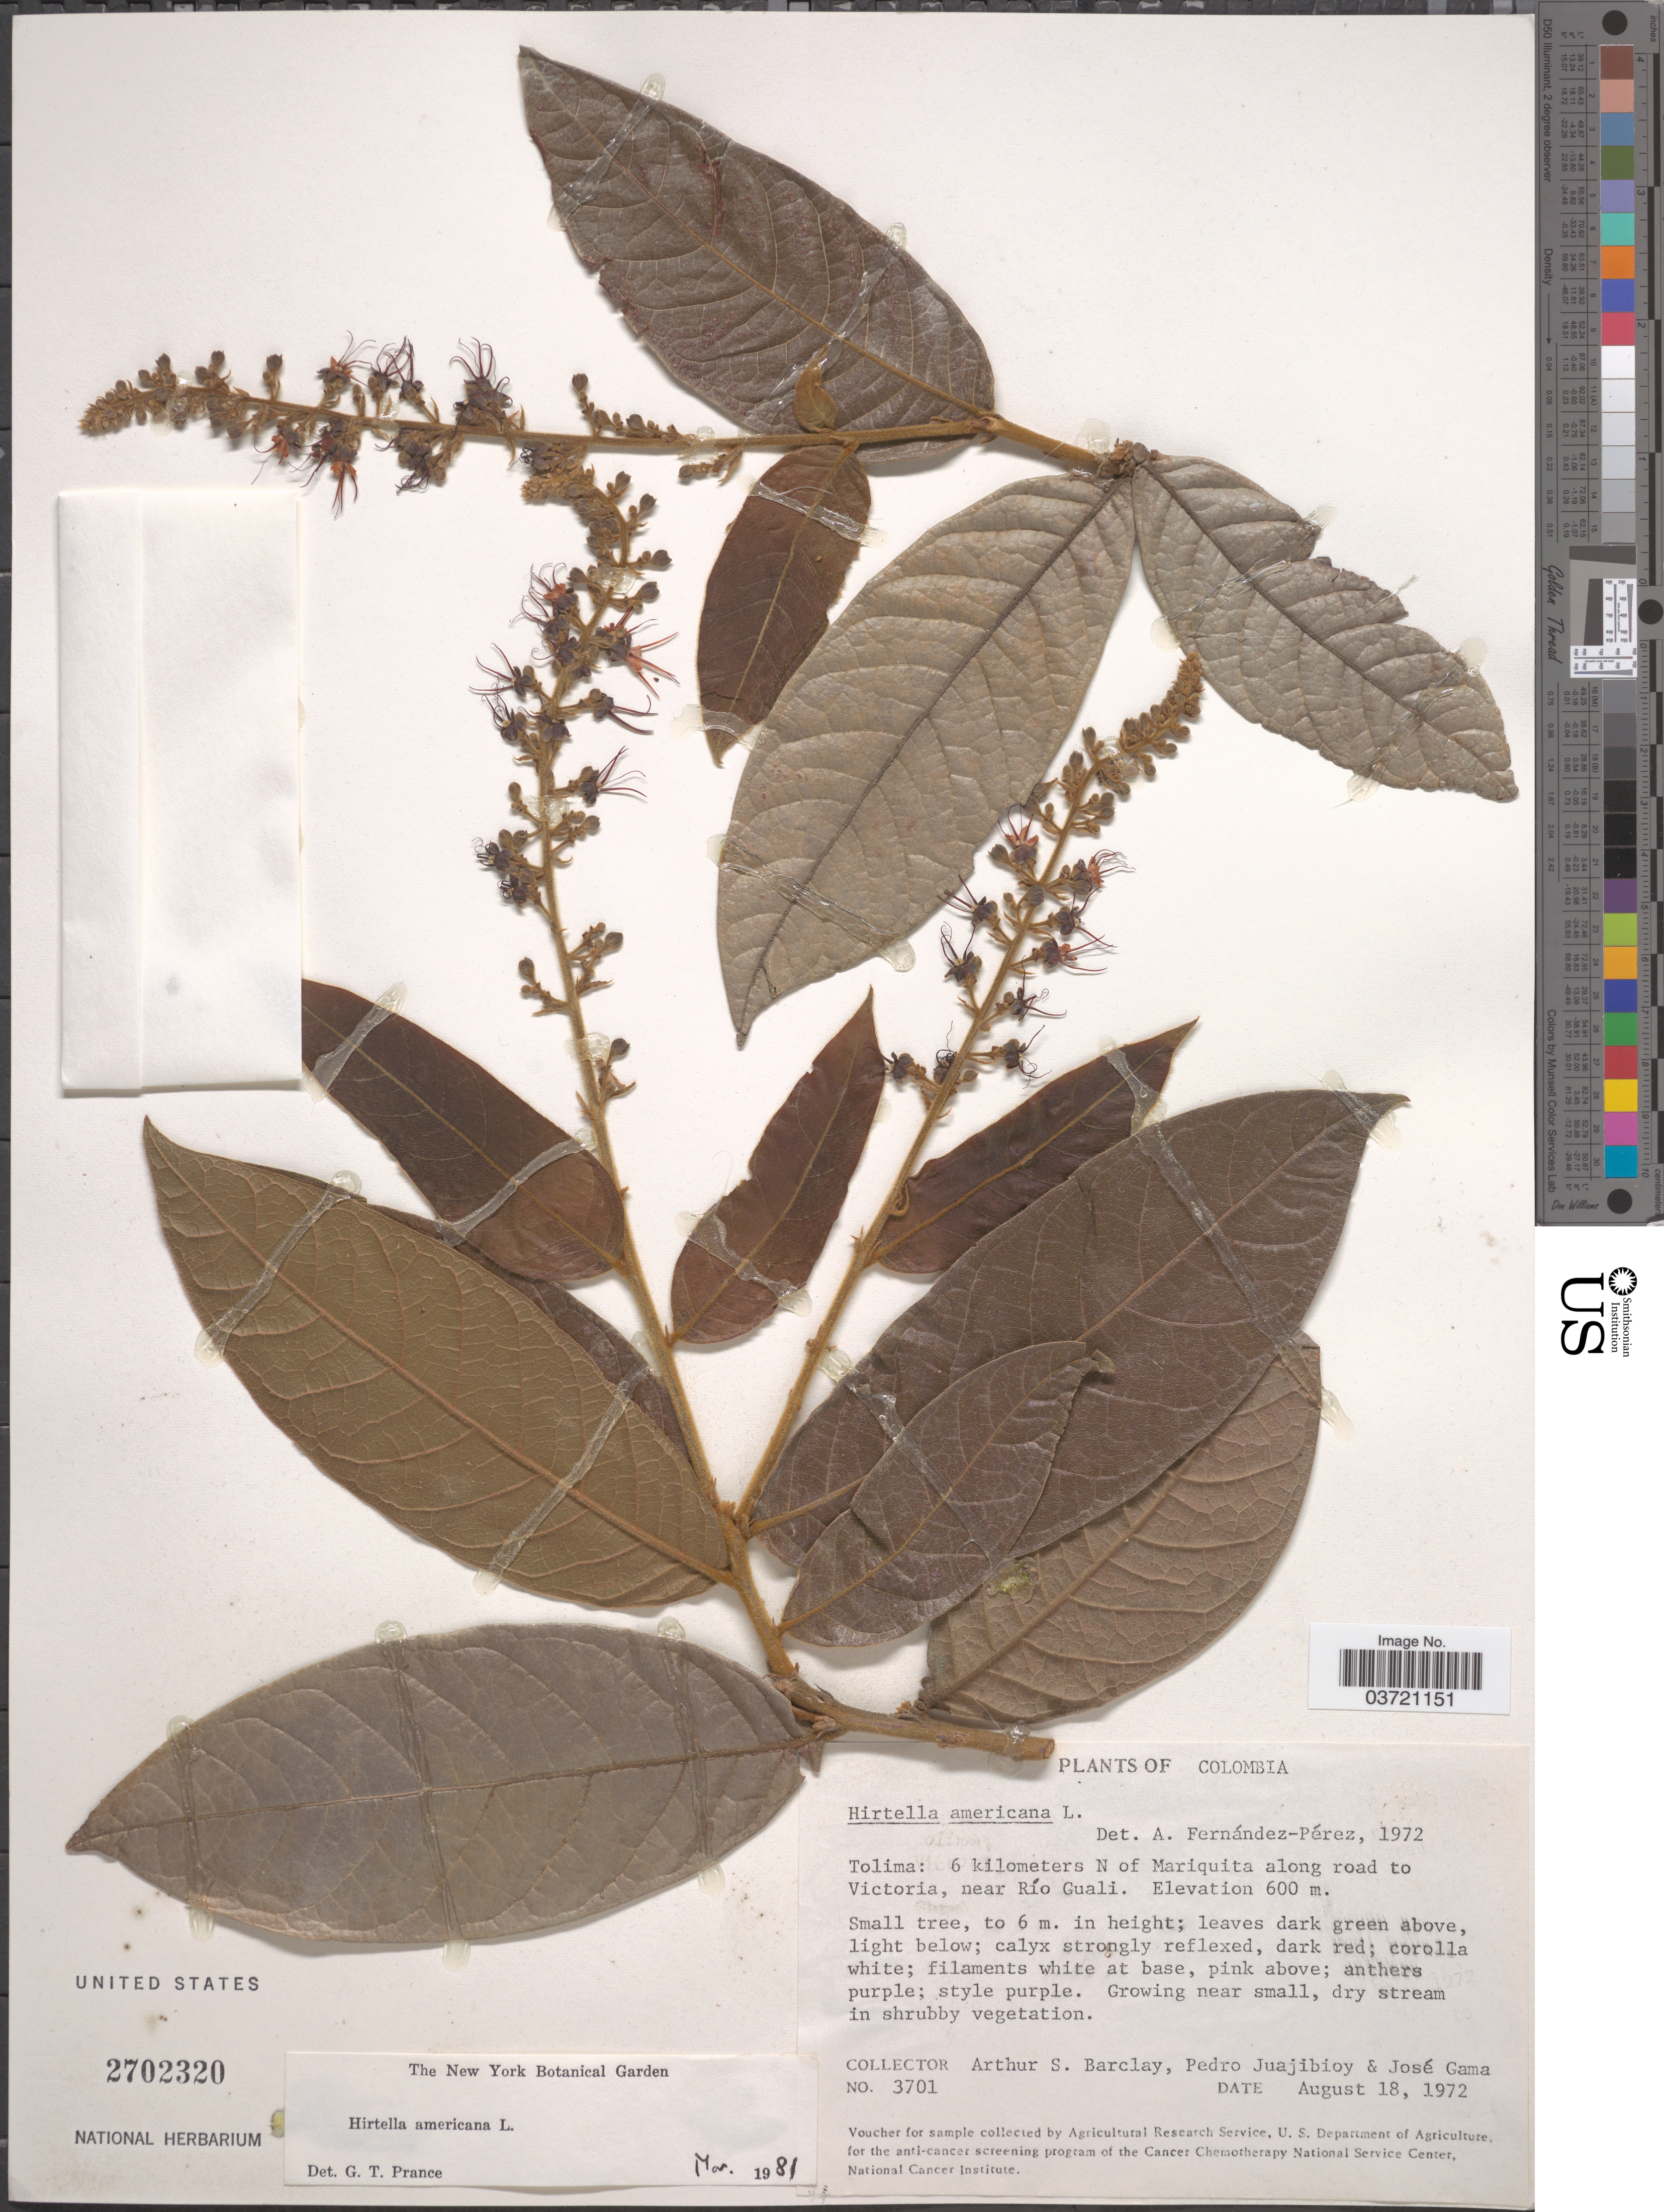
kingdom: Plantae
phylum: Tracheophyta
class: Magnoliopsida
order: Malpighiales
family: Chrysobalanaceae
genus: Hirtella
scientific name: Hirtella americana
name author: L.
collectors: A. S. Barclay, P. Juajibioy & J. Gama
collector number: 3701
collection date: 1972-08-18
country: Colombia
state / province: Tolima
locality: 6 kilometers N of Mariquita along road to Victoria, near Río Guali.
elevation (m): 600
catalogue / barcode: US 2702320